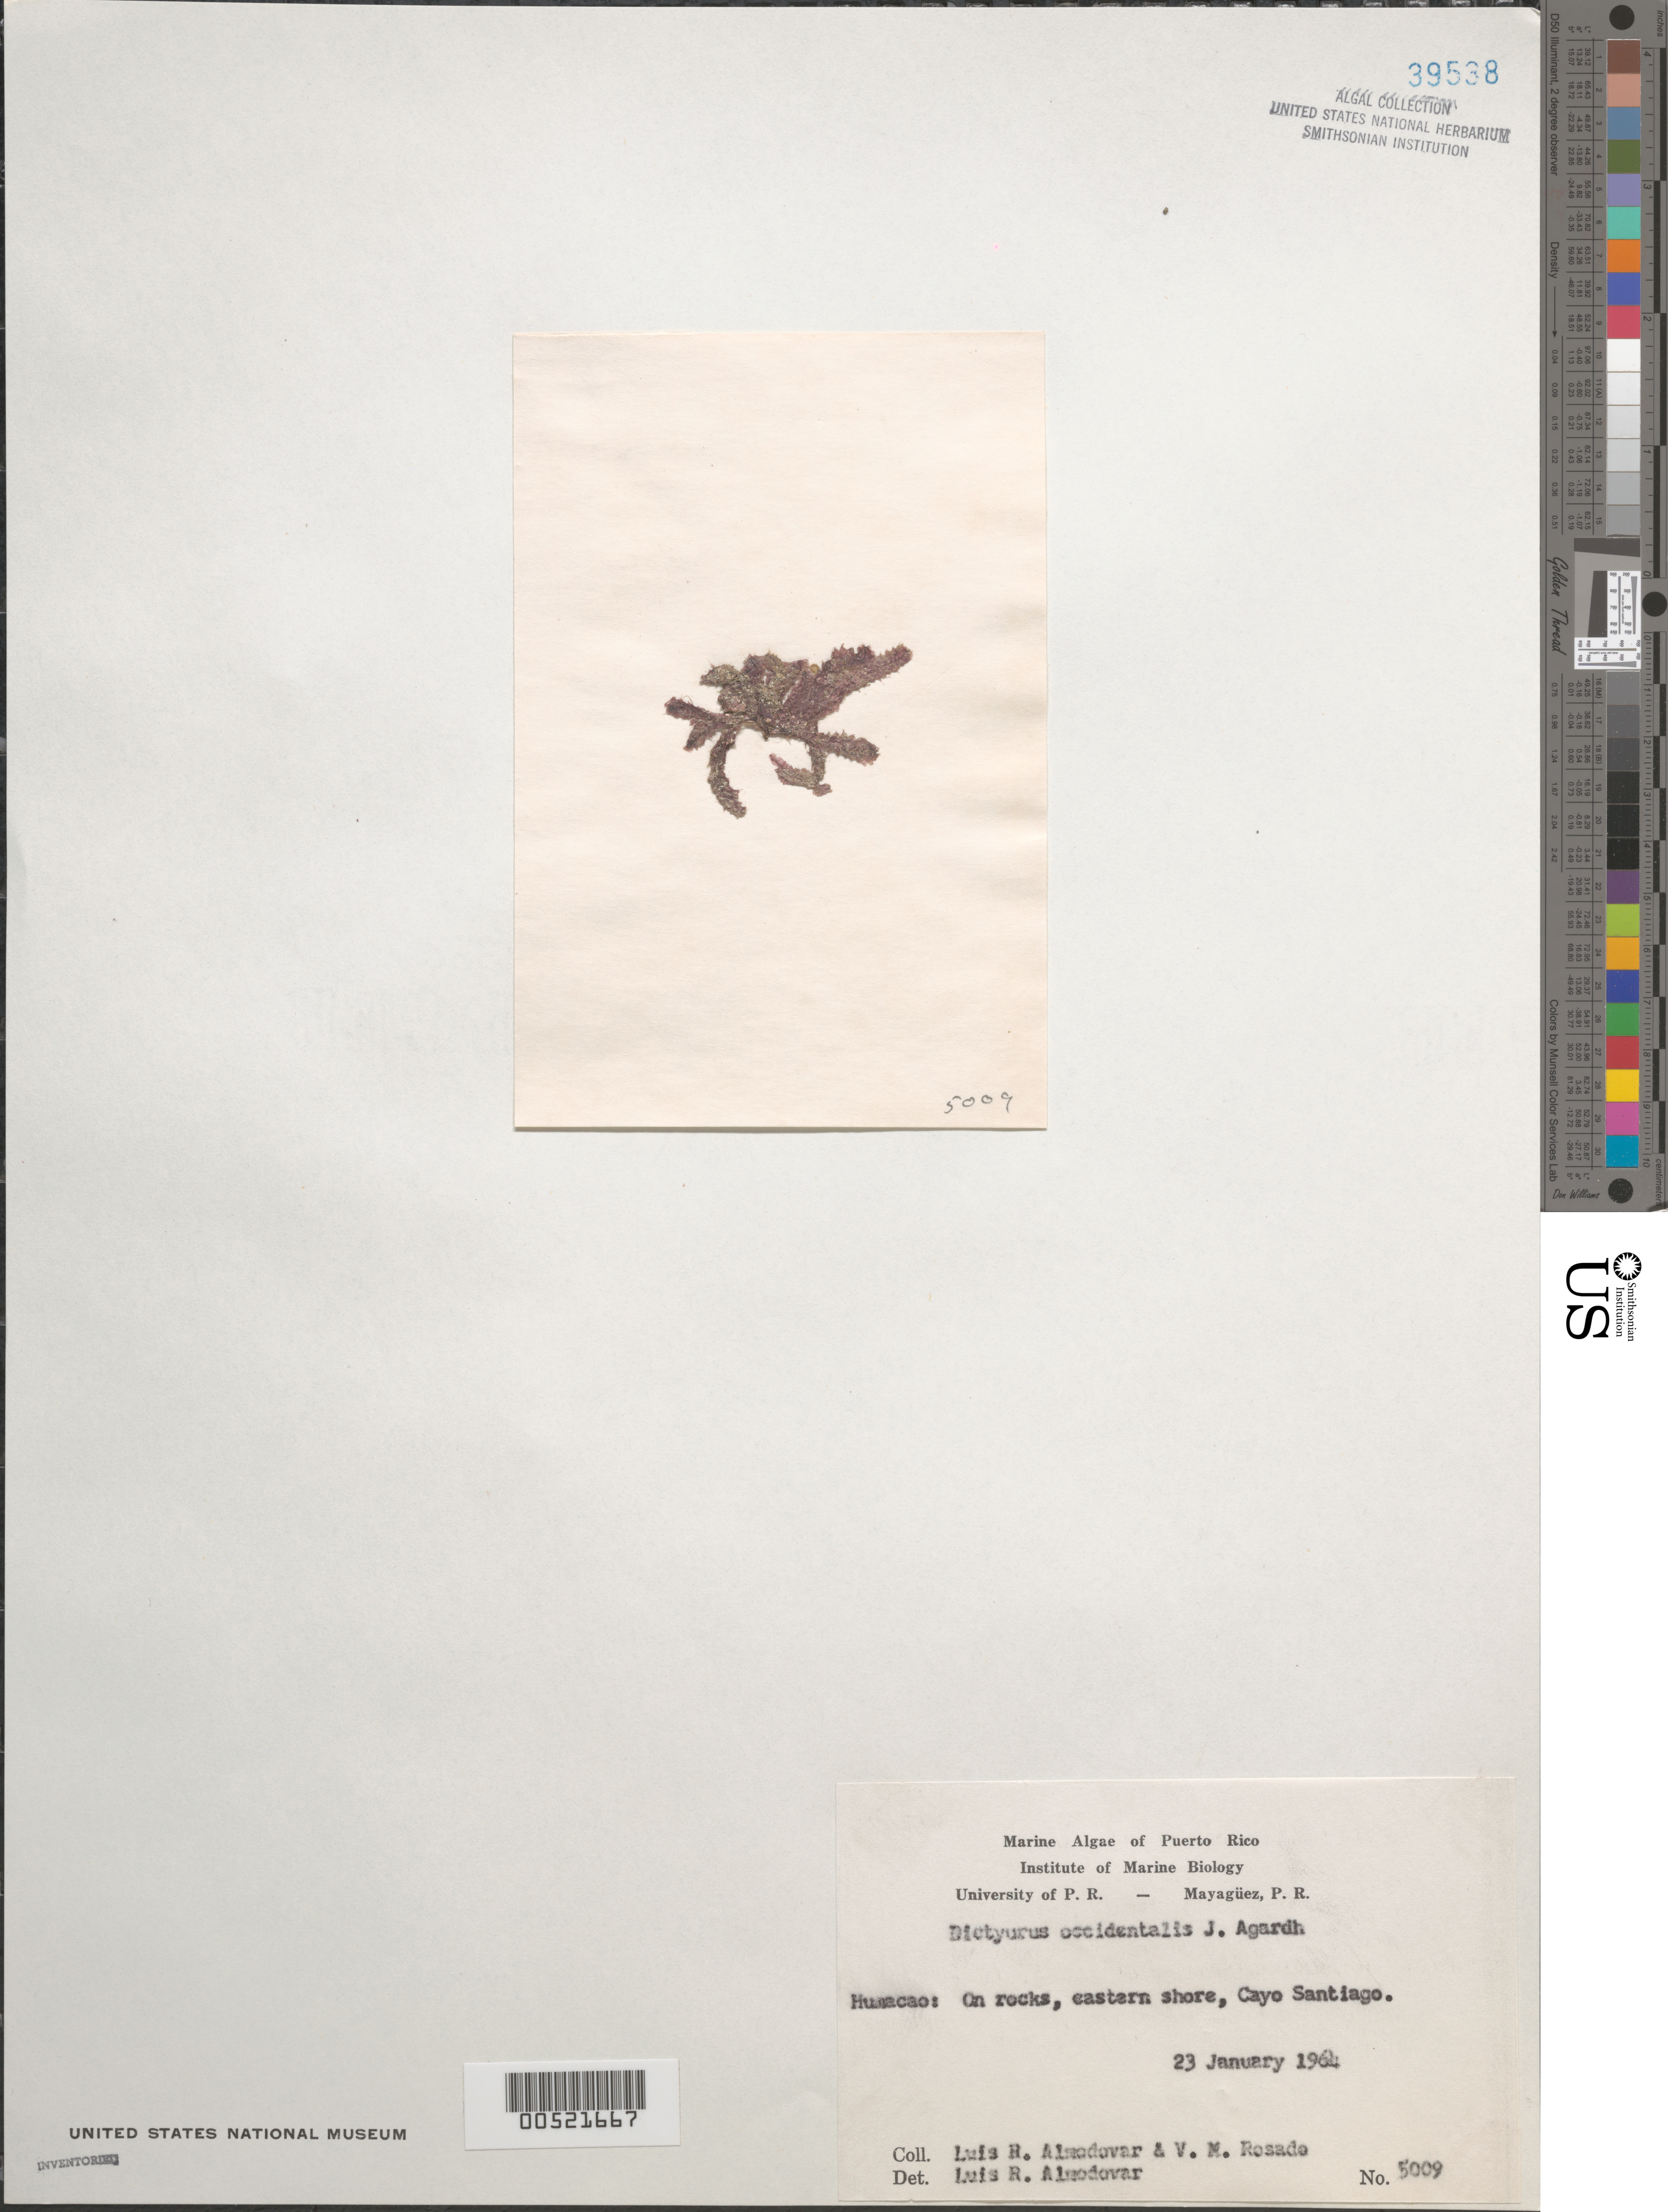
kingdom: Plantae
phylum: Rhodophyta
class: Florideophyceae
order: Ceramiales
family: Dasyaceae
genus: Dictyurus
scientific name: Dictyurus occidentalis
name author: J. Agardh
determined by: Almodovar, L. R.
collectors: L. Almodovar & V. Rosado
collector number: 5009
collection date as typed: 23 Jun 1964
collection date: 1964-06-23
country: Puerto Rico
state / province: Humacao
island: Cayo Santiago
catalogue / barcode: US 39538